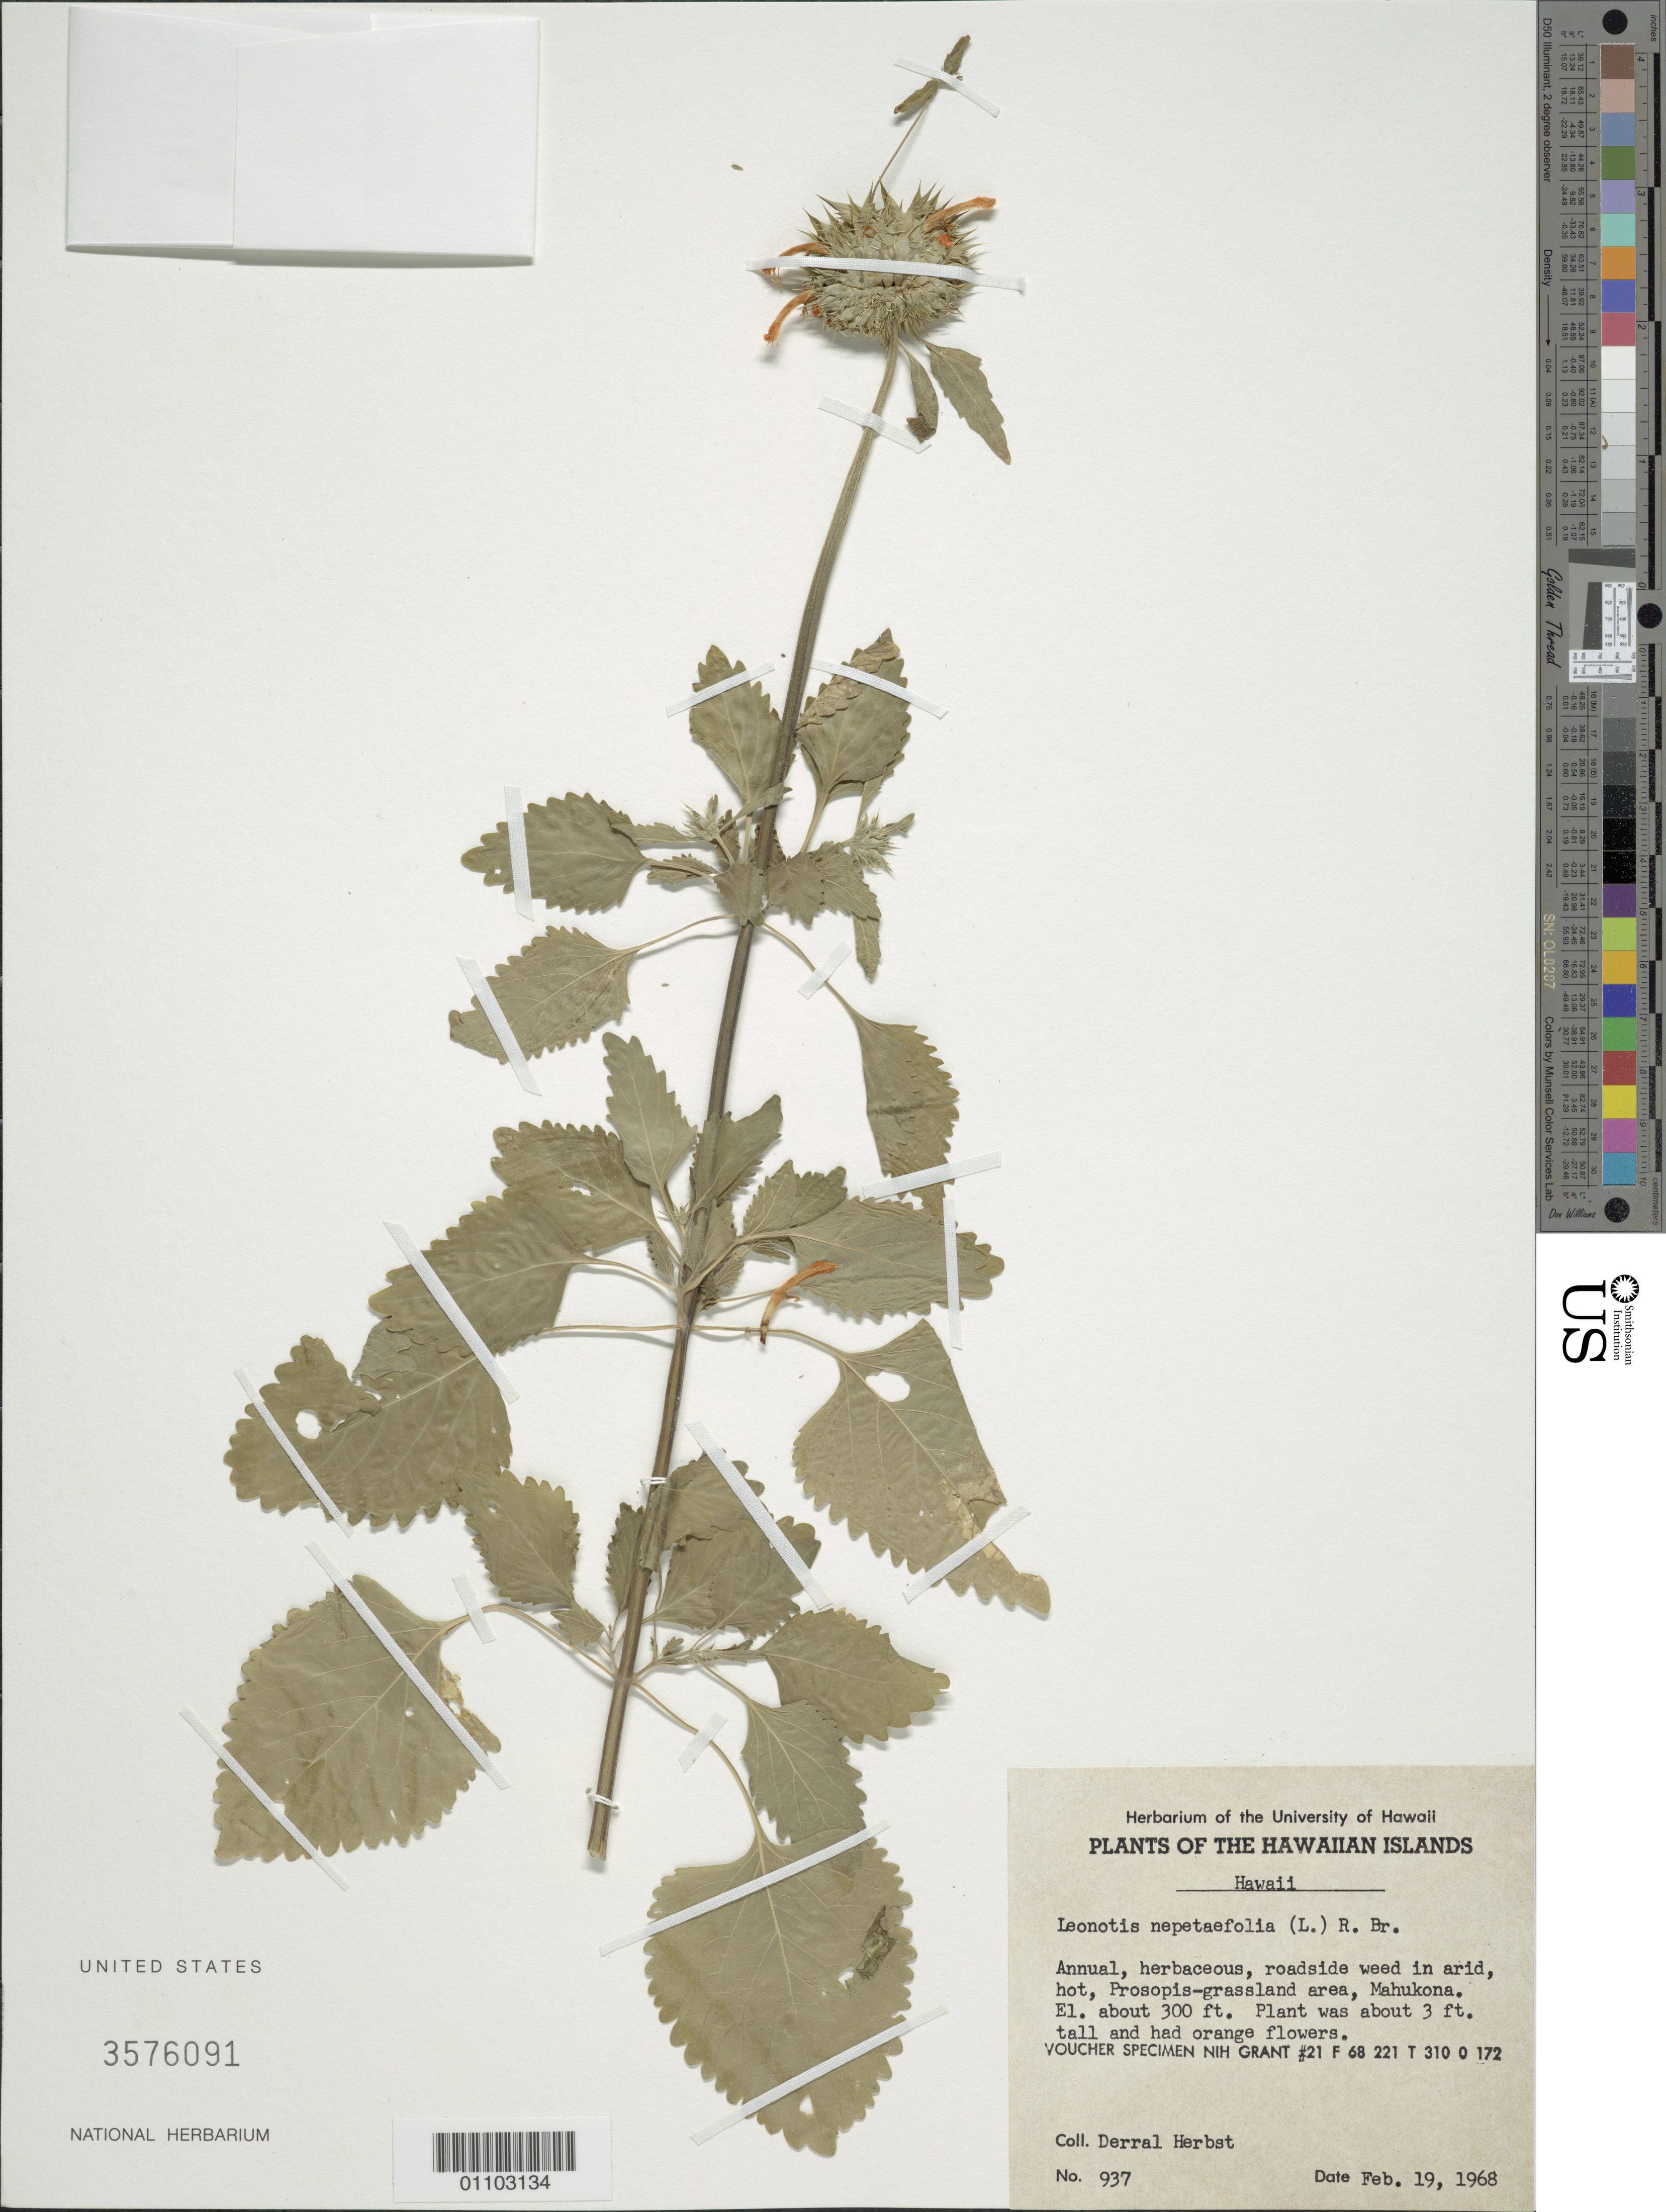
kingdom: Plantae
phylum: Tracheophyta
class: Magnoliopsida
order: Lamiales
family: Lamiaceae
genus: Leonotis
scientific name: Leonotis nepetifolia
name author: (L.) R. Br.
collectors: D. R. Herbst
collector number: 937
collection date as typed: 19 Feb 1968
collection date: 1968-02-19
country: United States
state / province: Hawaii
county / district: Hawaii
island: Hawaii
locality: Roadside, Mahukona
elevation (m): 91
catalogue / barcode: US 3576091